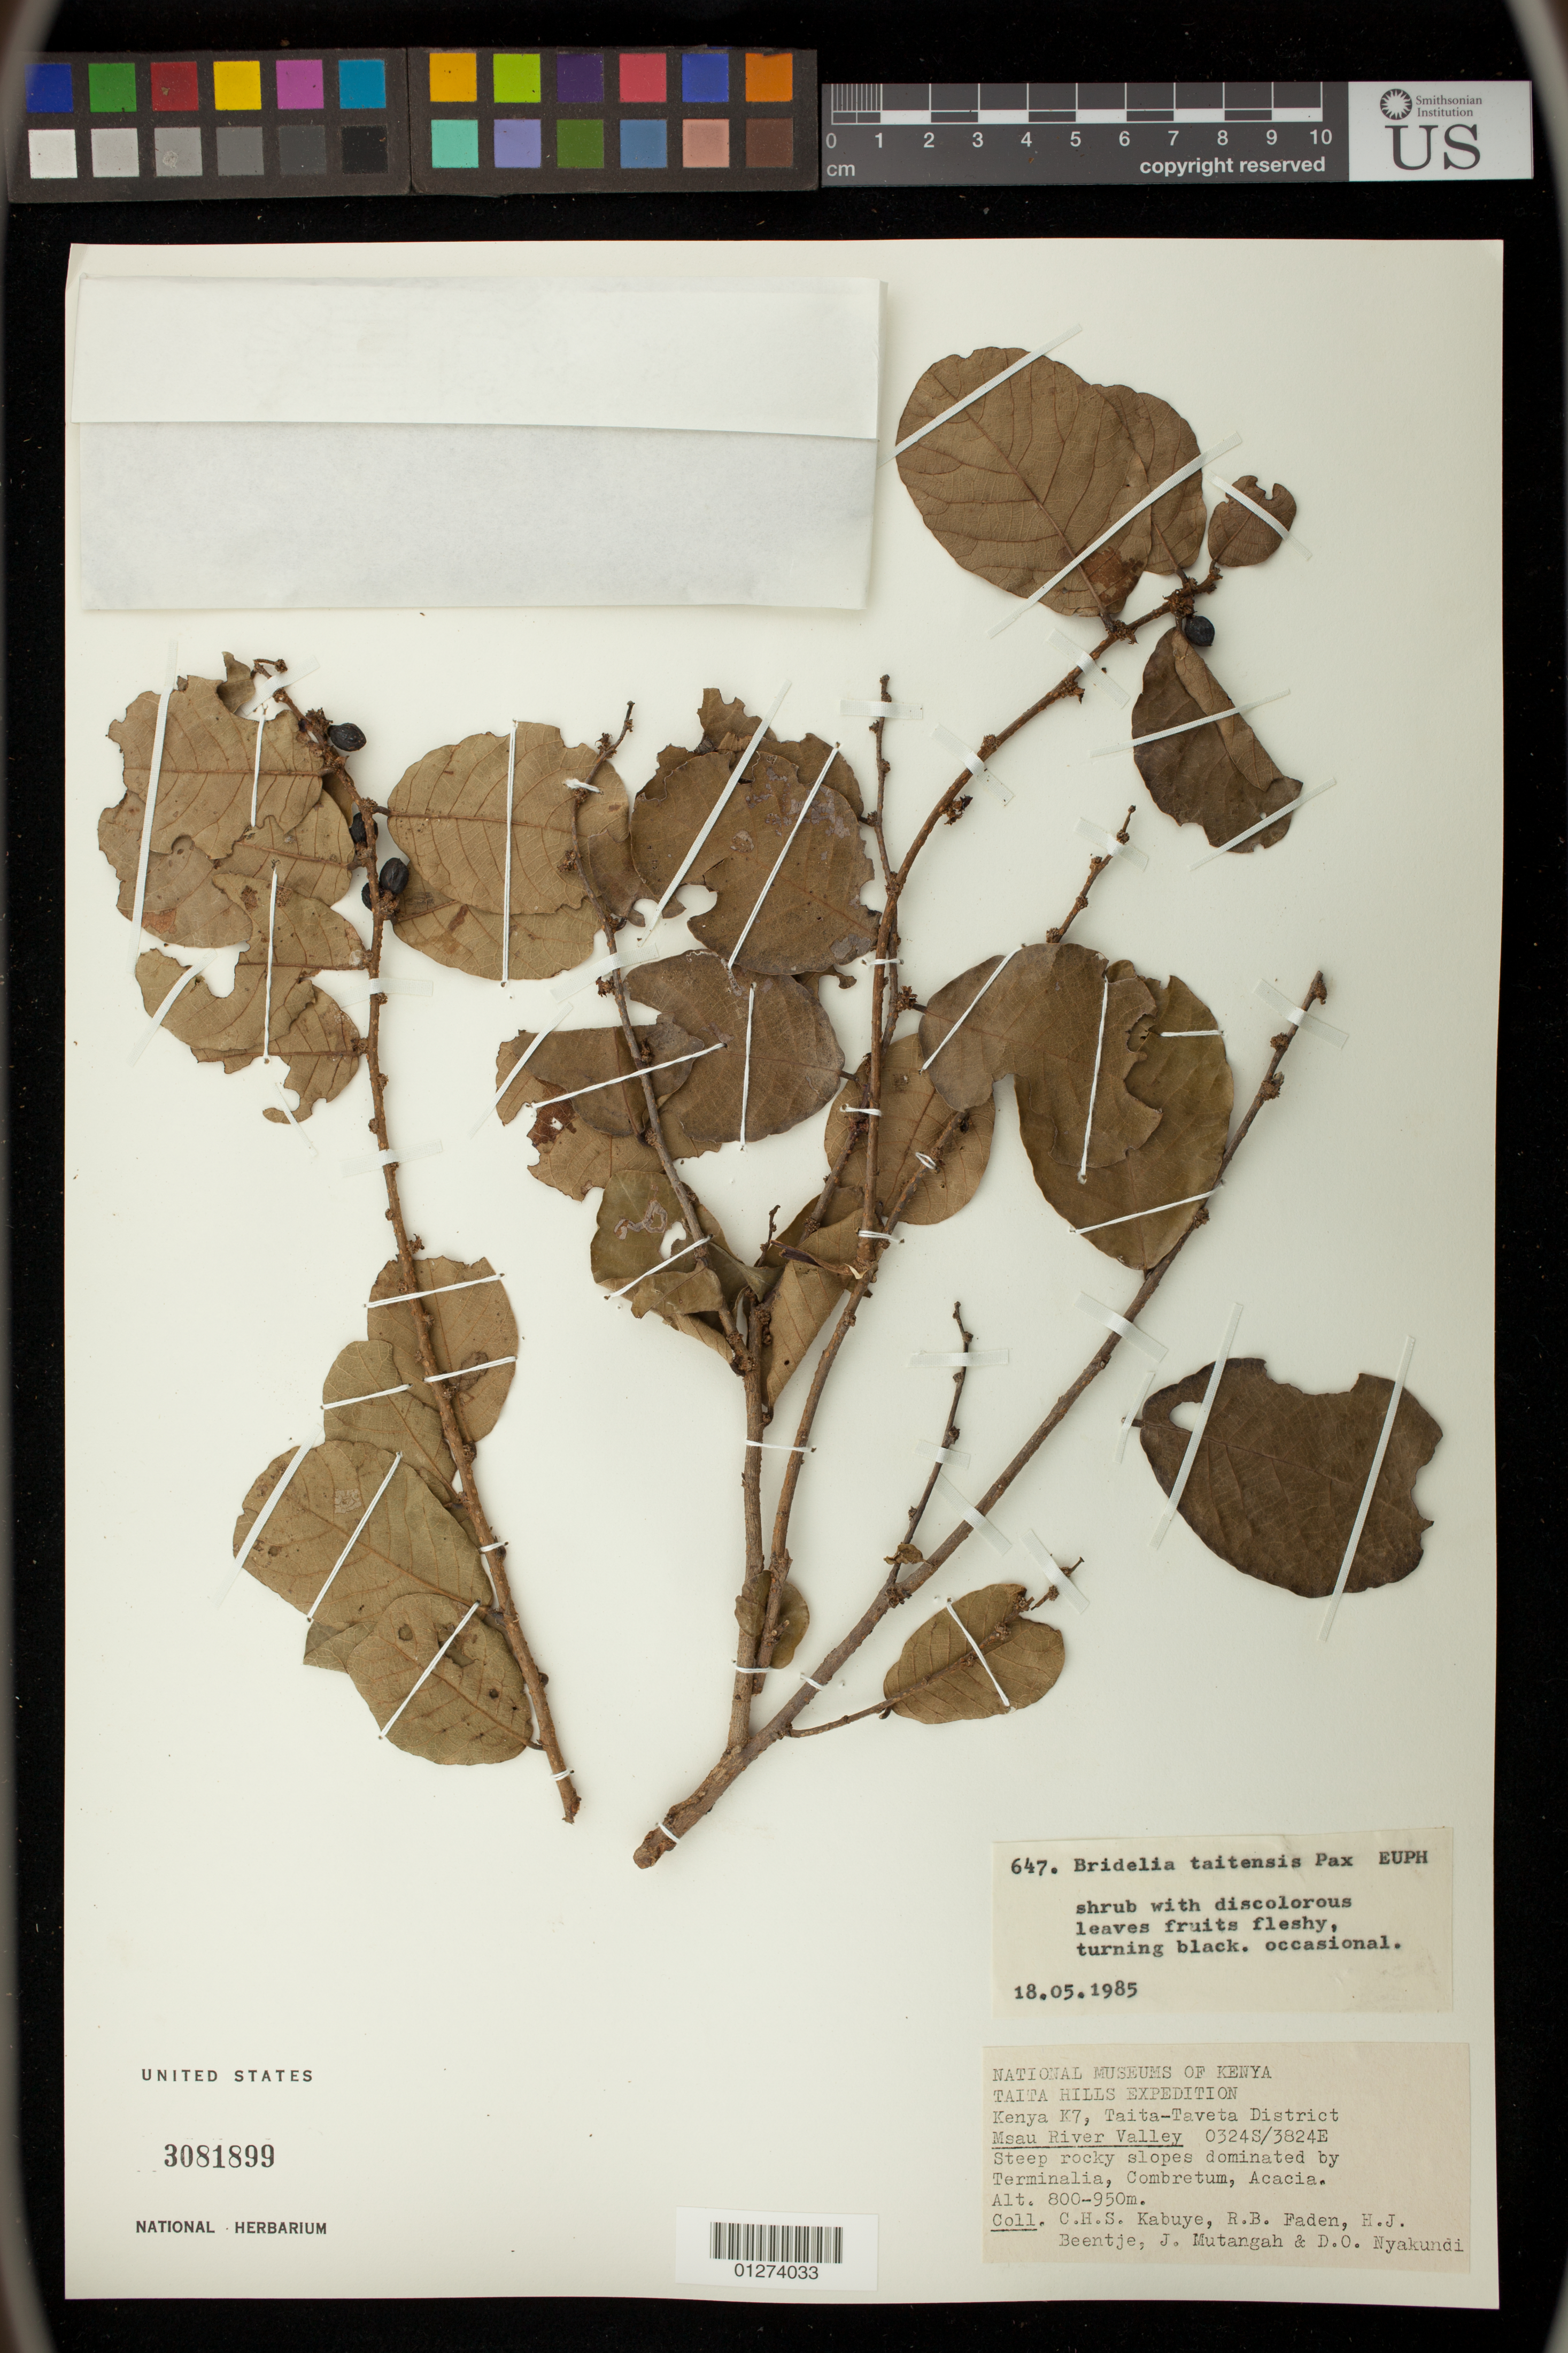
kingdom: Plantae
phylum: Tracheophyta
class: Magnoliopsida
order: Malpighiales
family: Phyllanthaceae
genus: Bridelia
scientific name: Bridelia taitensis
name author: Vatke & Pax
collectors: C. Kabuye, R. B. Faden, H. J. Beentje & J. Mutangah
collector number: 647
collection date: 1985-05-18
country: Kenya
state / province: Taita Taveta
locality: K7, Msau River Valley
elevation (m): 800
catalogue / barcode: US 3081899